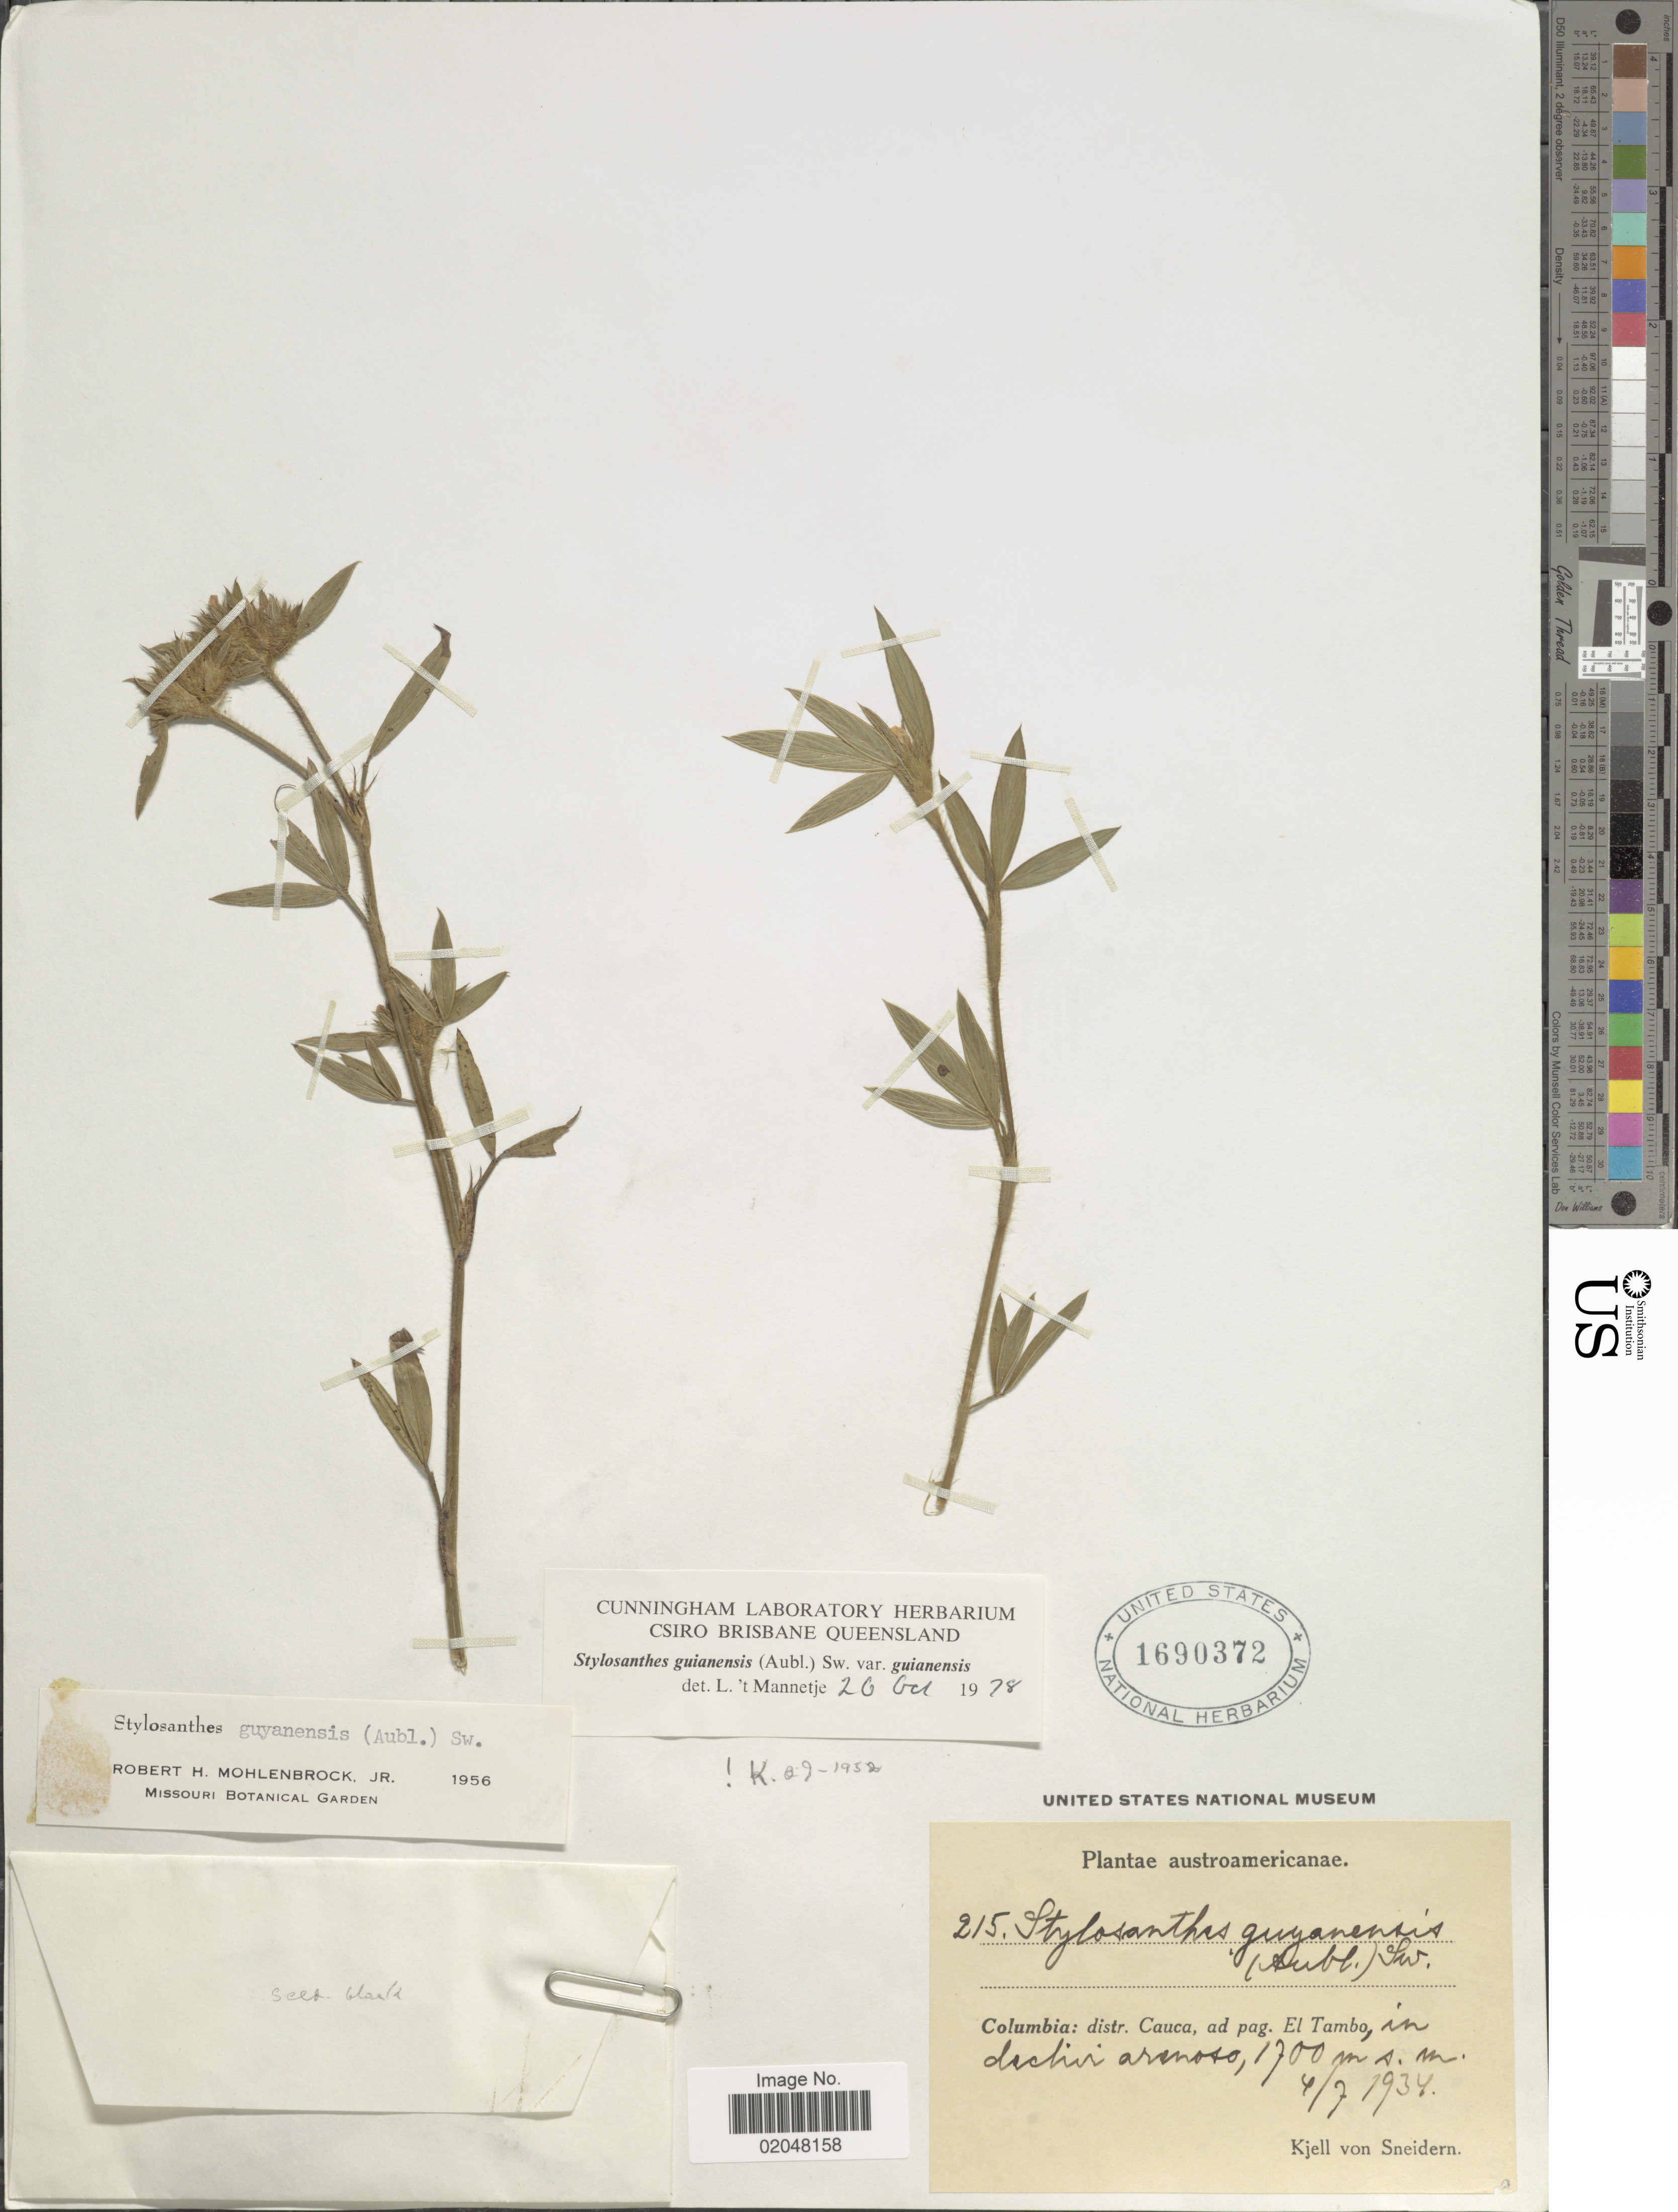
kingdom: Plantae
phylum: Tracheophyta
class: Magnoliopsida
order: Fabales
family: Fabaceae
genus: Stylosanthes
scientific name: Stylosanthes guianensis var. guianensis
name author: (Aubl.) Sw.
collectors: K. von Sneidern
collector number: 215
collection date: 1934-07-04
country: Colombia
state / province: Cauca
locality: Ad pag. El Tambo, in dictivi arenoso.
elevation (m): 1700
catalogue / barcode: US 1690372